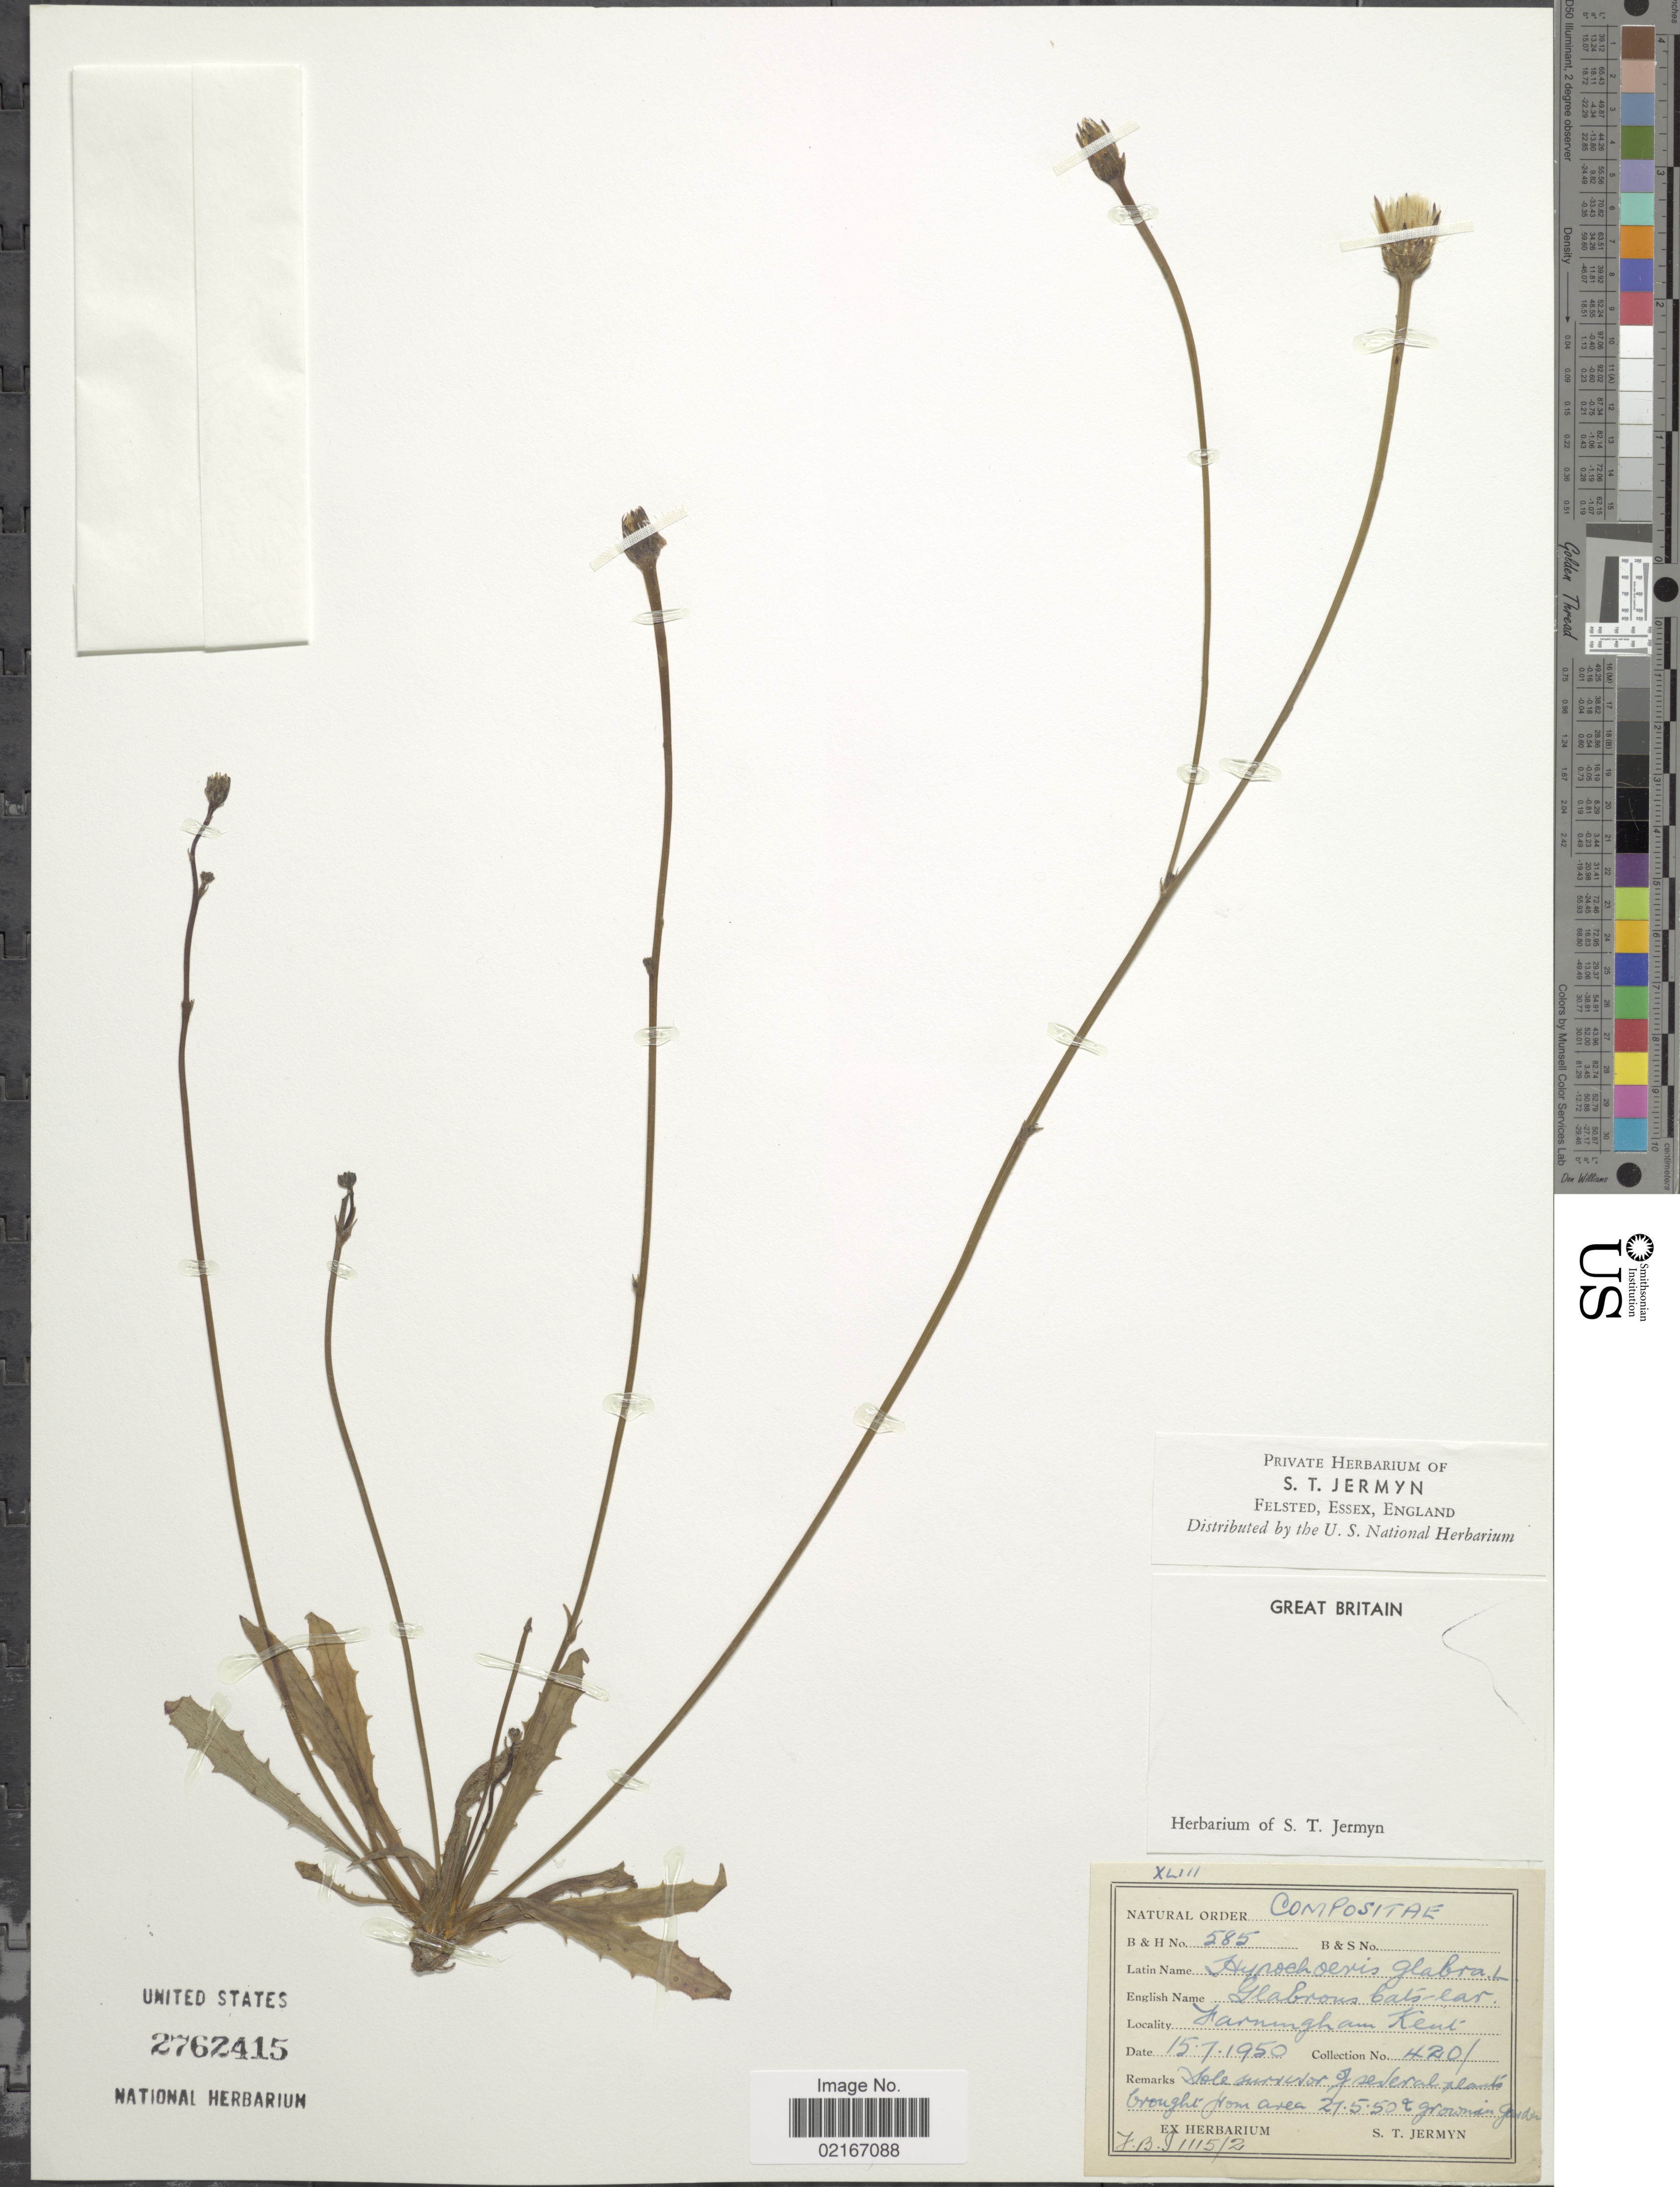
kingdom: Plantae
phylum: Tracheophyta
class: Magnoliopsida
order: Asterales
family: Asteraceae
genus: Hypochaeris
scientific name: Hypochaeris glabra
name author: L.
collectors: ex herb. S. T. Jermyn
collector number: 4201*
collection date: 1950-07-15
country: United Kingdom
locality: Farmingham, Kent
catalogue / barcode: US 2762415